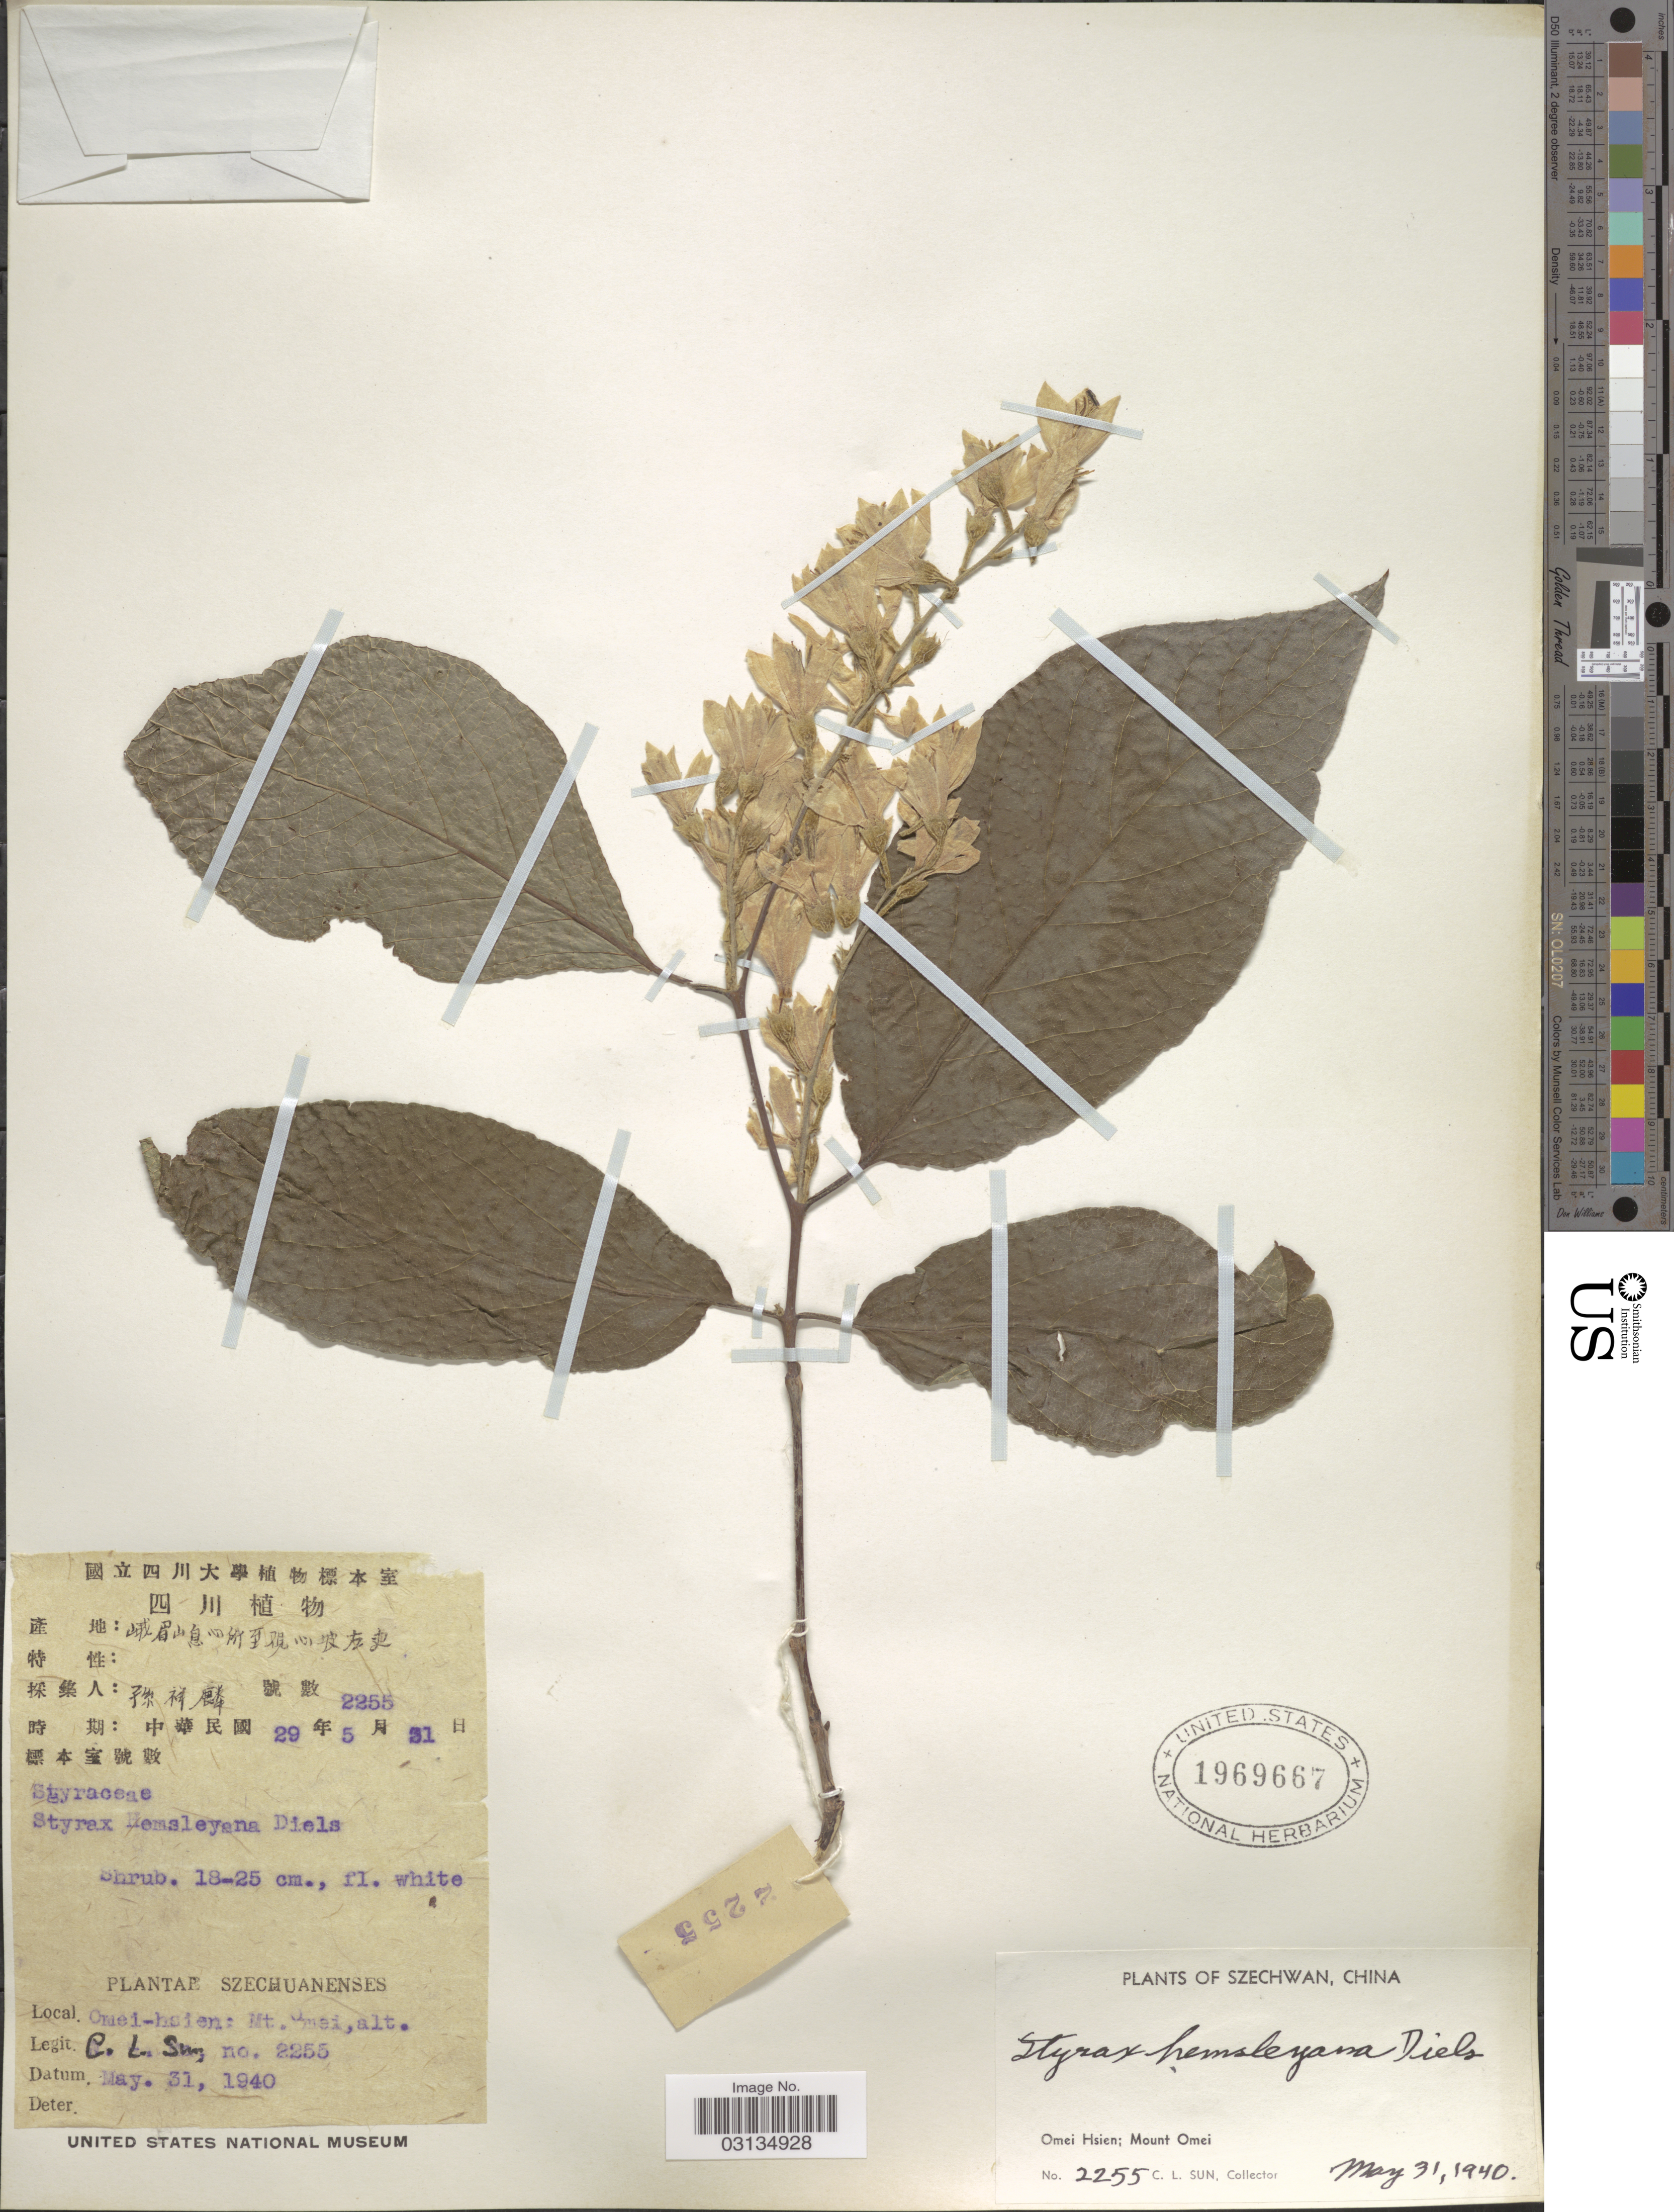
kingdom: Plantae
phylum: Tracheophyta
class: Magnoliopsida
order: Ericales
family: Styracaceae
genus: Styrax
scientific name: Styrax hemsleyanus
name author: Diels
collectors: C. Sun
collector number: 2255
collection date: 1940-05-31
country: China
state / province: Sichuan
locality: Szechwan. Omei Hsien; Mount Omei.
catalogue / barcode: US 1969667